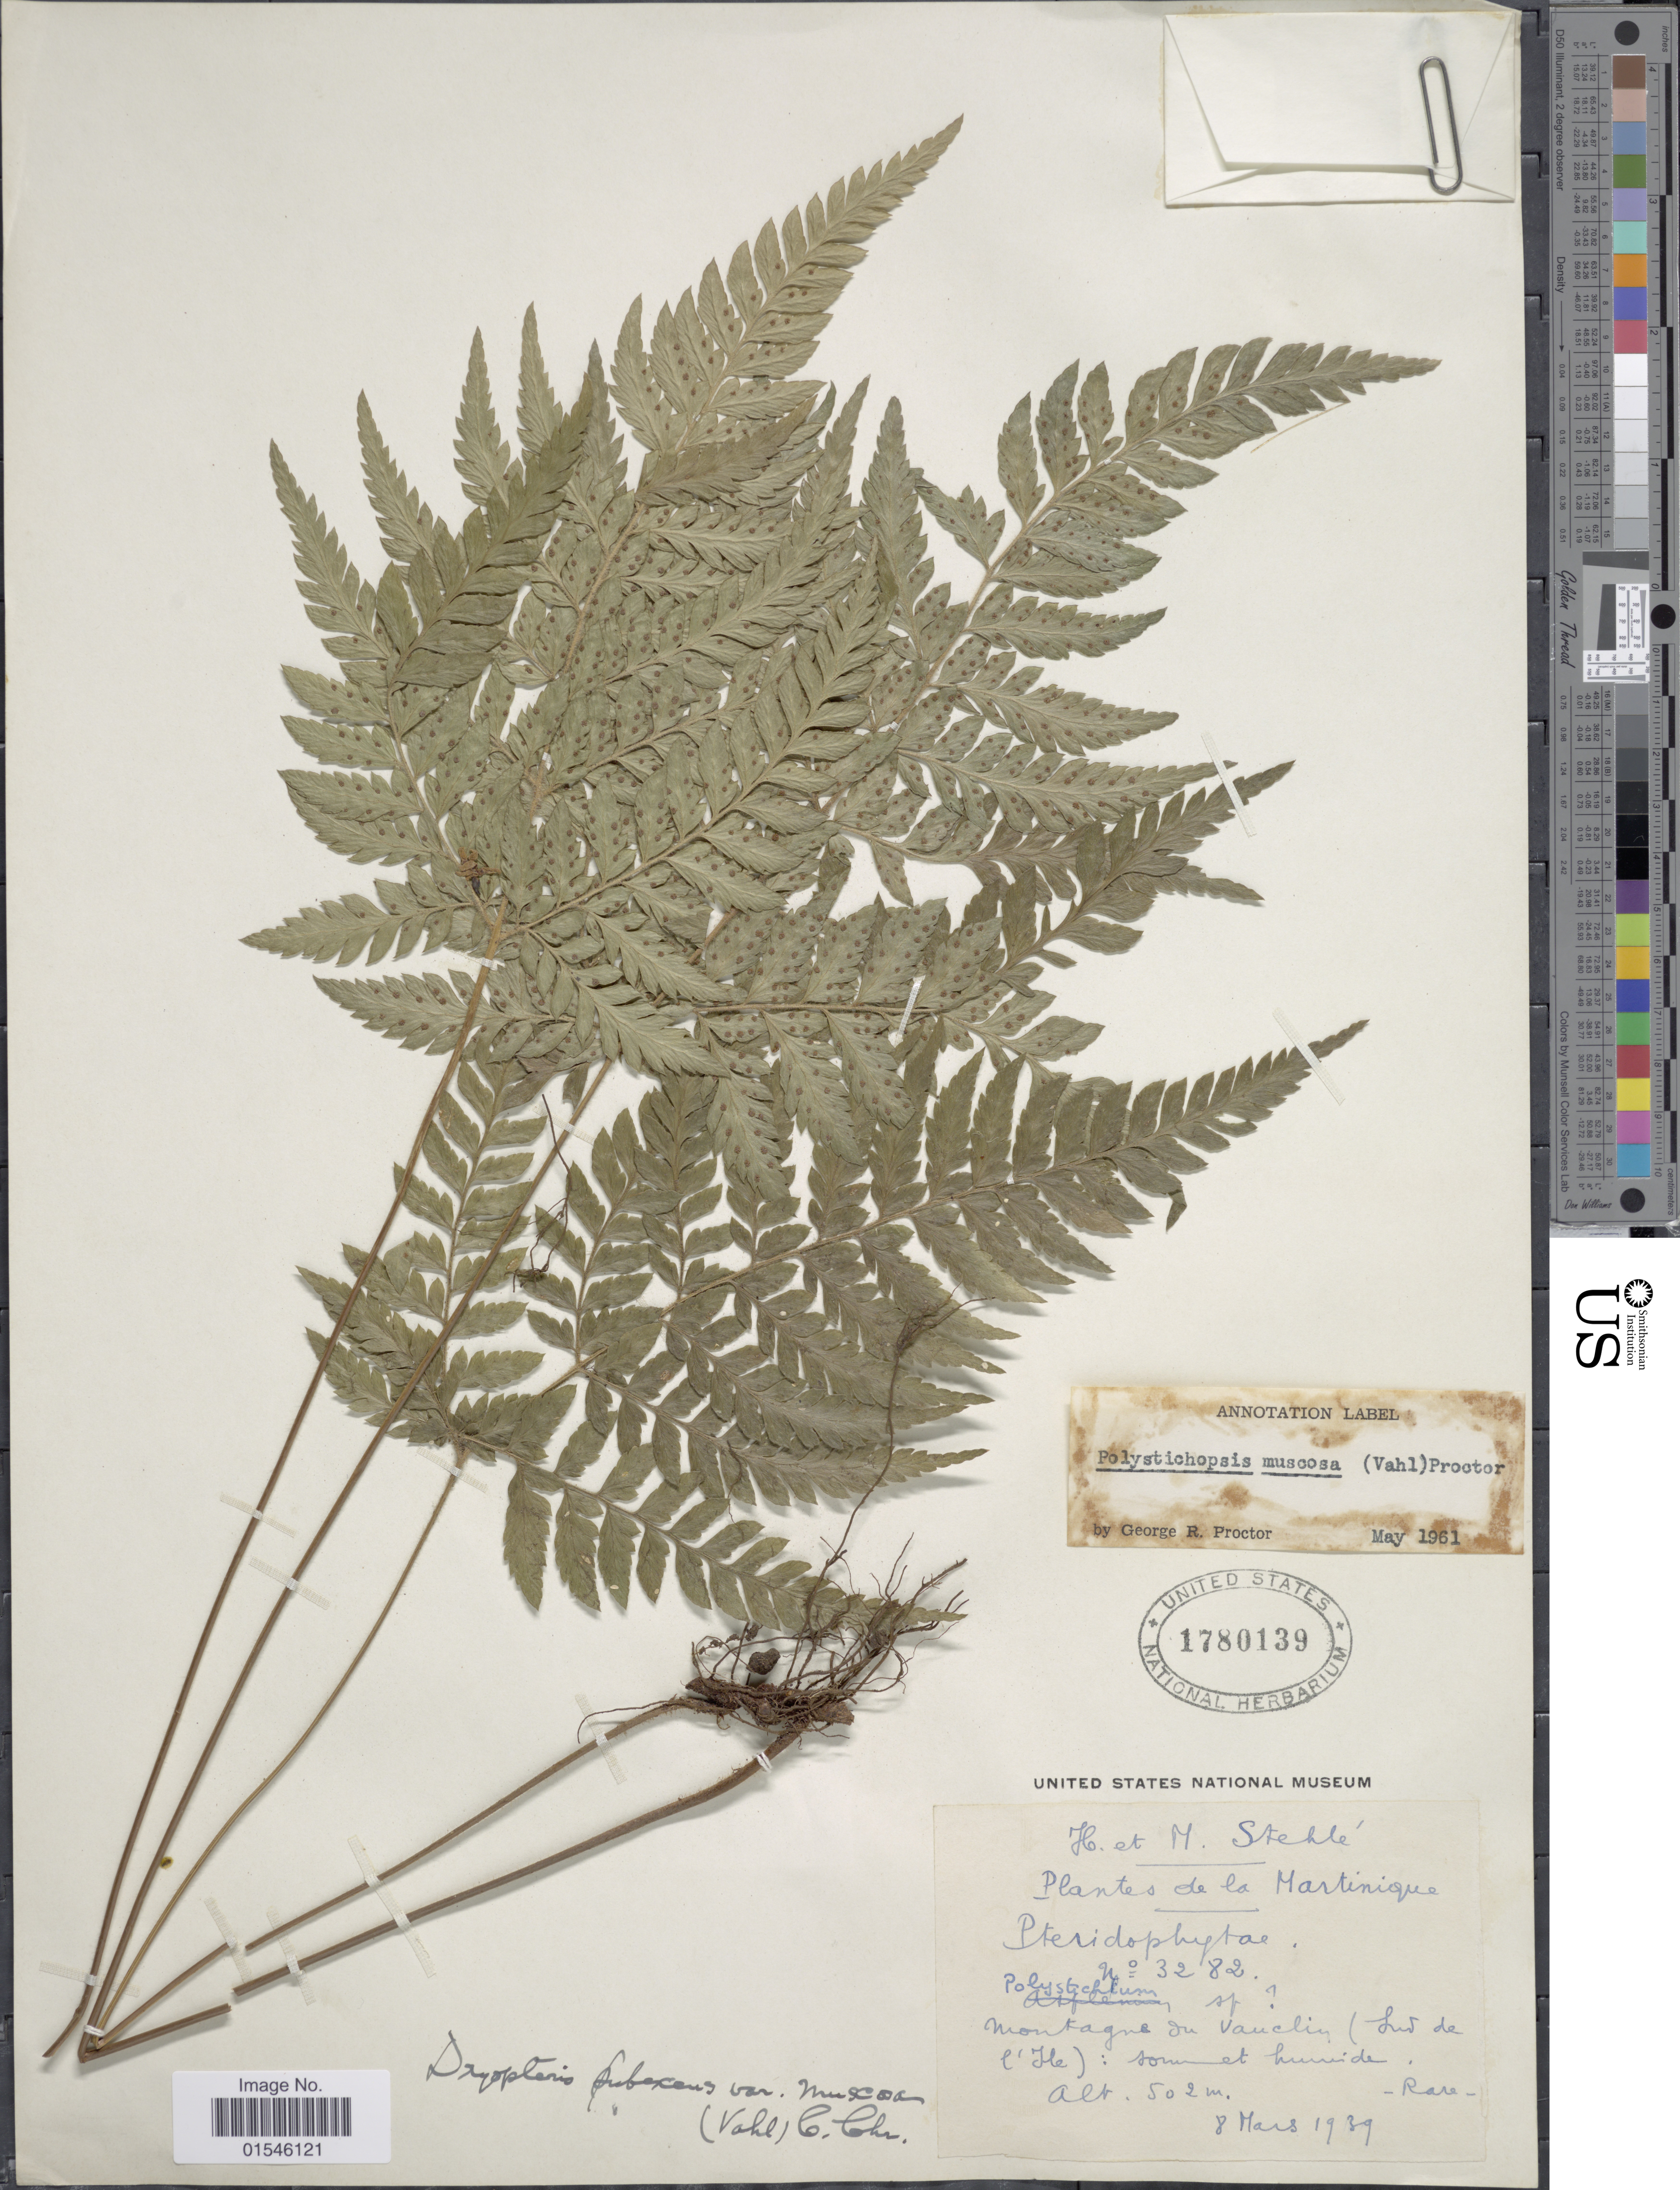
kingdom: Plantae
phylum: Tracheophyta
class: Polypodiopsida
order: Polypodiales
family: Dryopteridaceae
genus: Polystichopsis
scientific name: Polystichopsis pubescens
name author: (L.) C.V. Morton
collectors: H. Stehlé & M. Stehlé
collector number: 3282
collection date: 1939-03-08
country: Martinique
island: Martinique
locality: Montagne du Vauclin (Sud de l'Ile): sommet et humide.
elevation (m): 502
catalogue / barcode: US 1780139